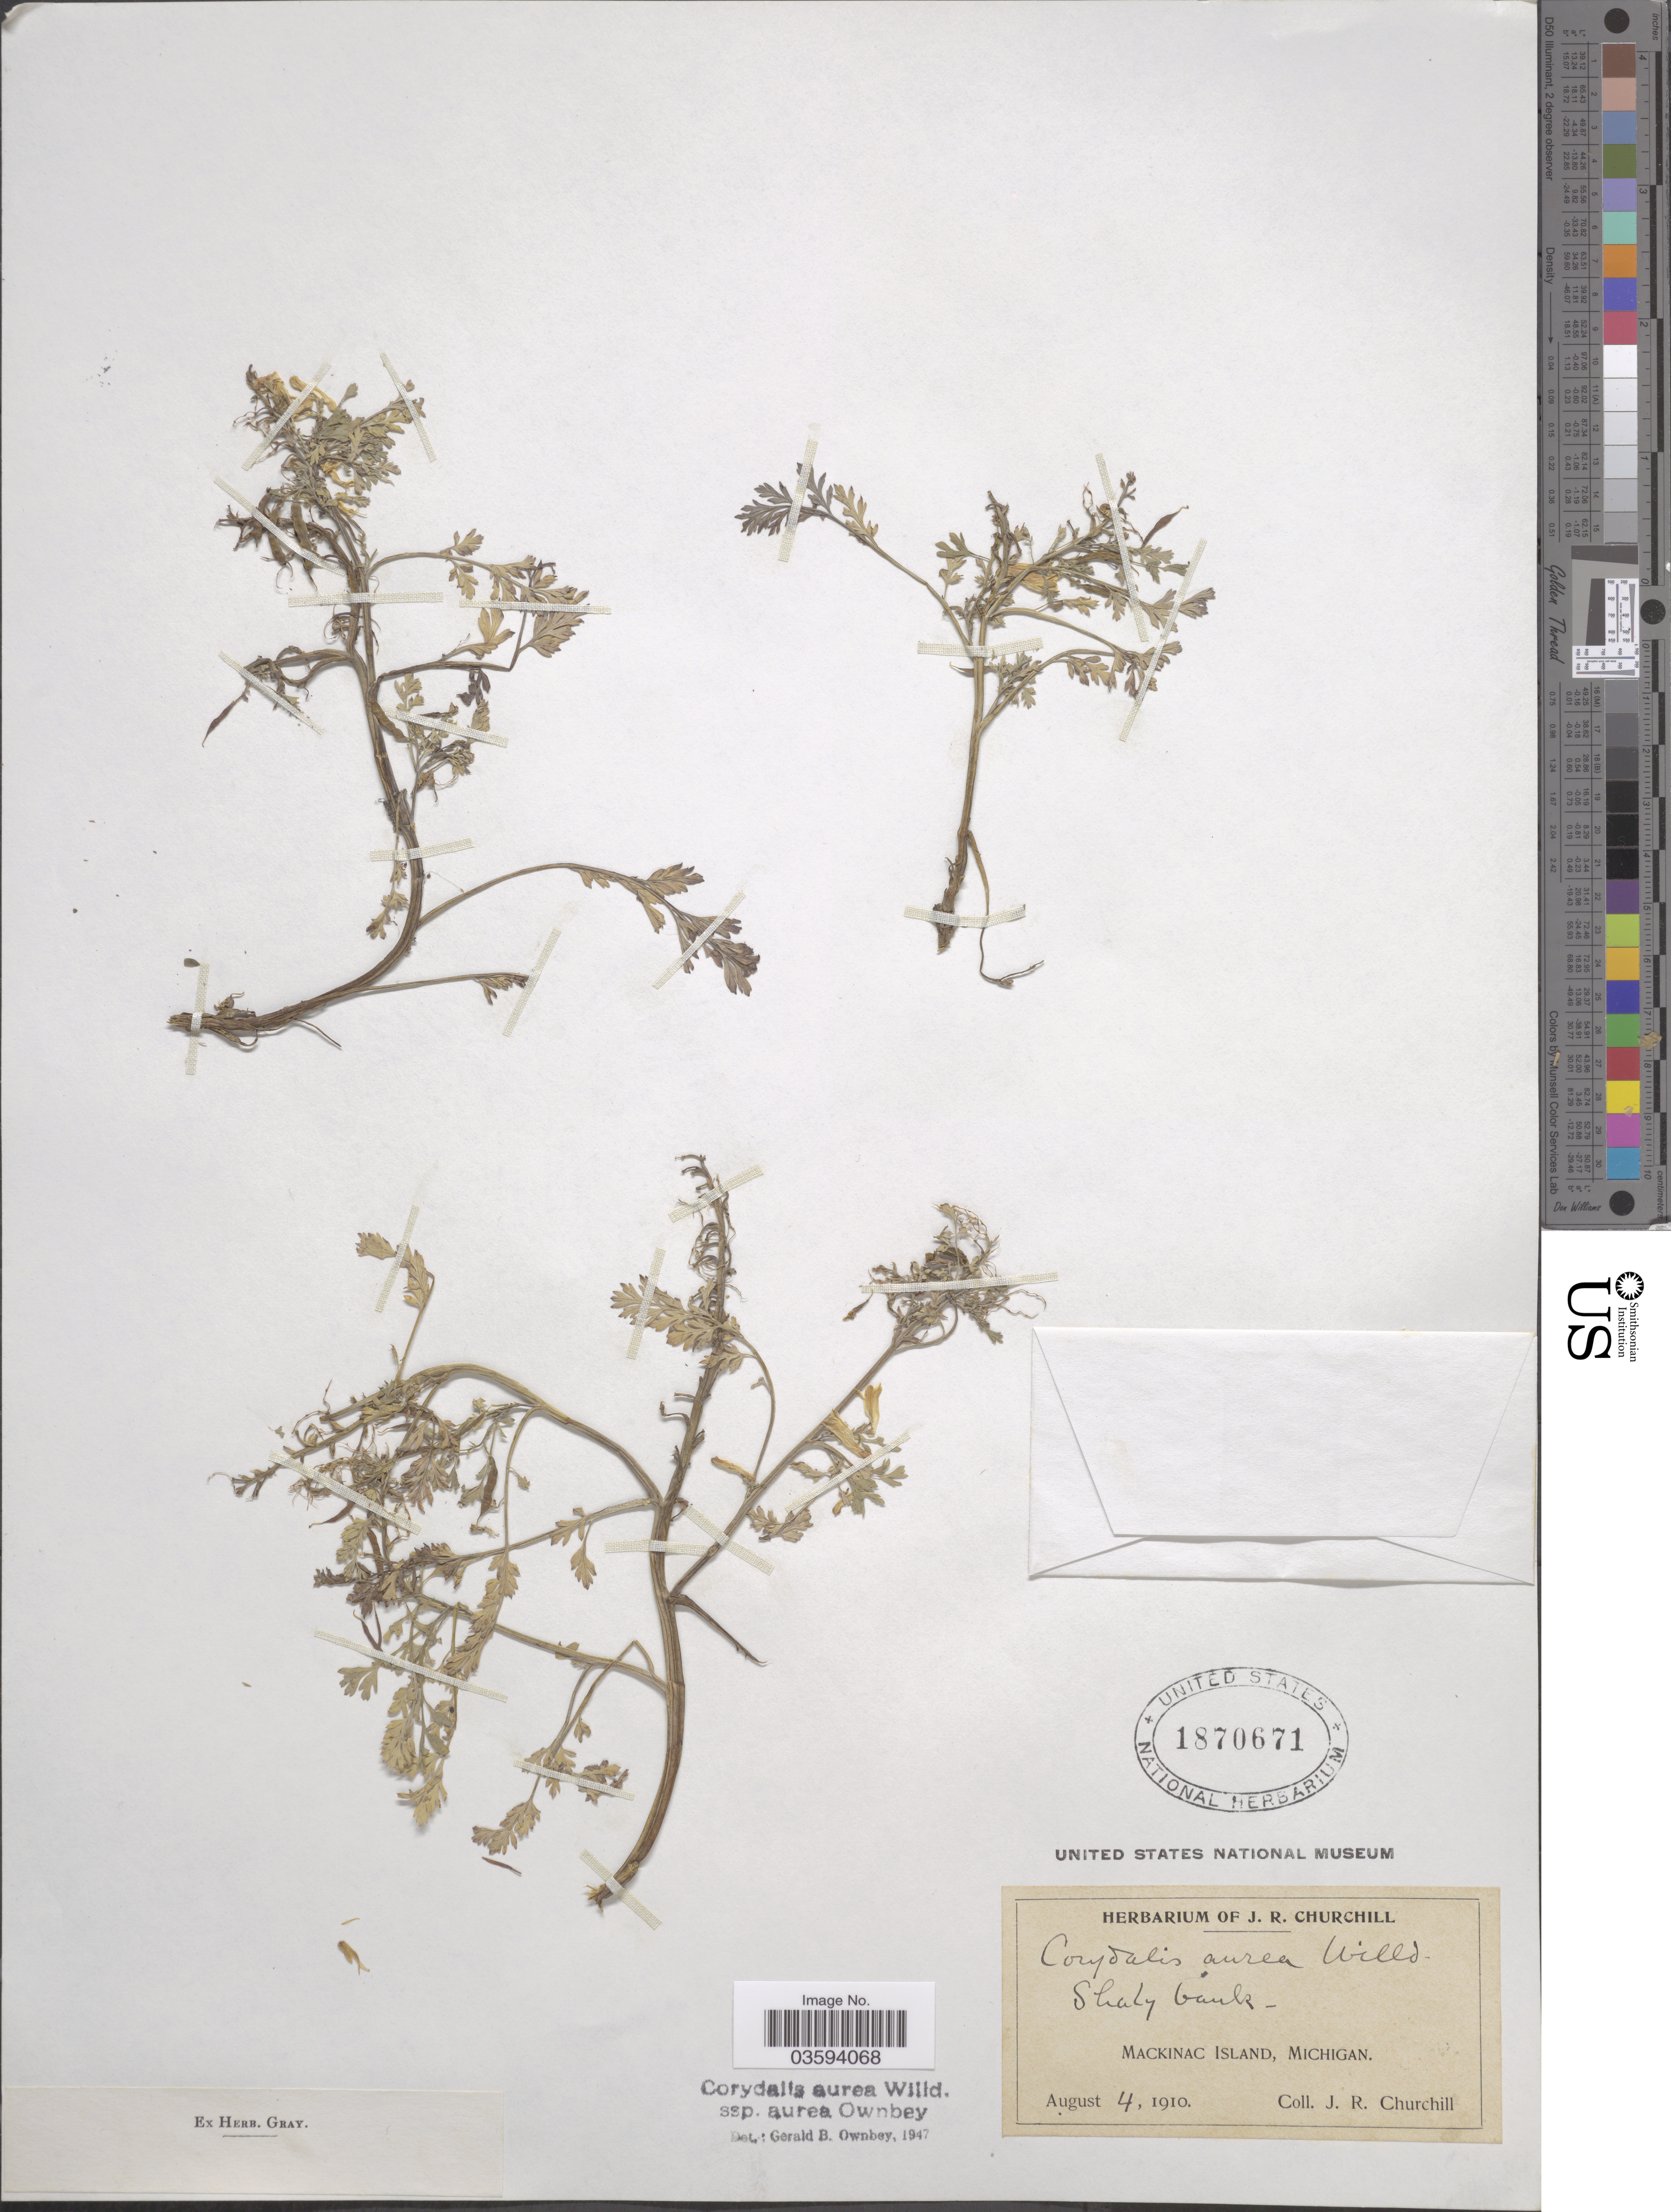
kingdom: Plantae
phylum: Tracheophyta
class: Magnoliopsida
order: Ranunculales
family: Papaveraceae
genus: Corydalis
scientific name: Corydalis aurea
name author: Willd.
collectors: J. Churchill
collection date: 1910-08-04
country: United States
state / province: Michigan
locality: Shaly bank, Mackinac Island.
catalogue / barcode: US 1870671